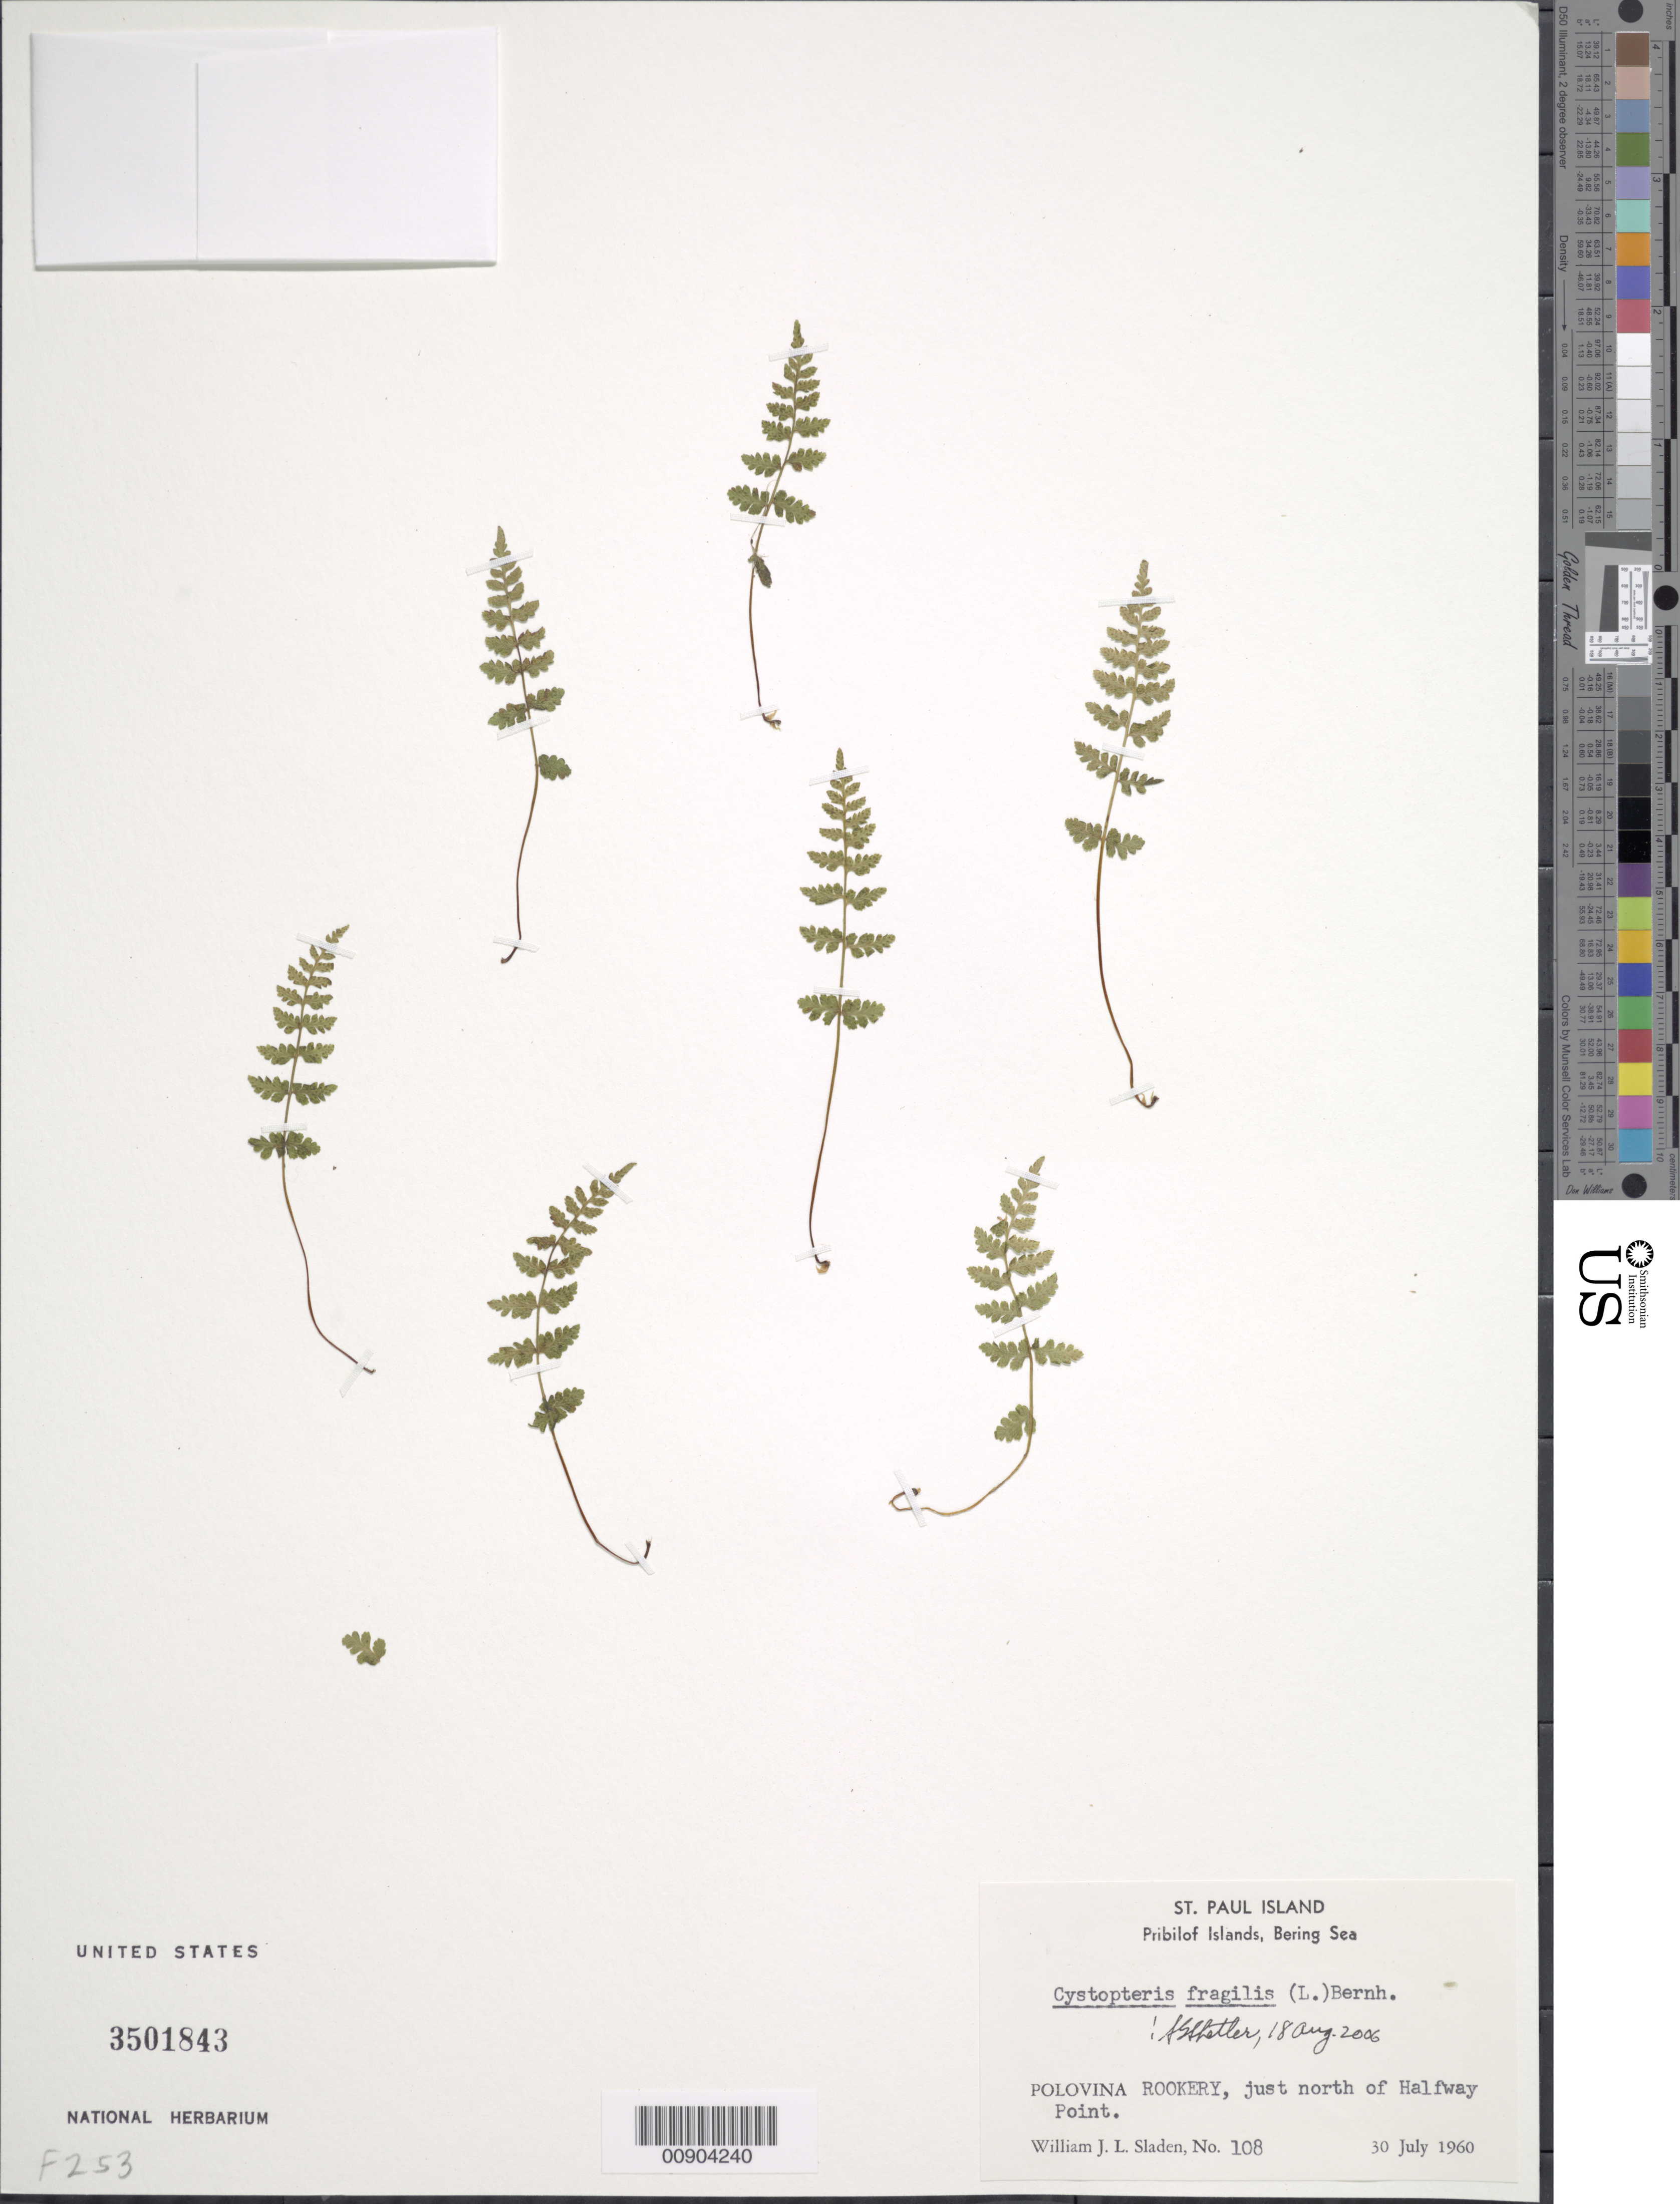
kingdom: Plantae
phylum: Tracheophyta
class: Polypodiopsida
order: Polypodiales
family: Cystopteridaceae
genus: Cystopteris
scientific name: Cystopteris fragilis var. dickieana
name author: B. Boivin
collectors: W. Sladen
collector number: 108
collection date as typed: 30 Jul 1960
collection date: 1960-07-30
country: United States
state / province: Alaska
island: St. Paul Island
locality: St. Paul Island. Polovina Rookery, just north of Halfway Point., Bering Sea, Pribilof Islands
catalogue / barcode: US 3501843